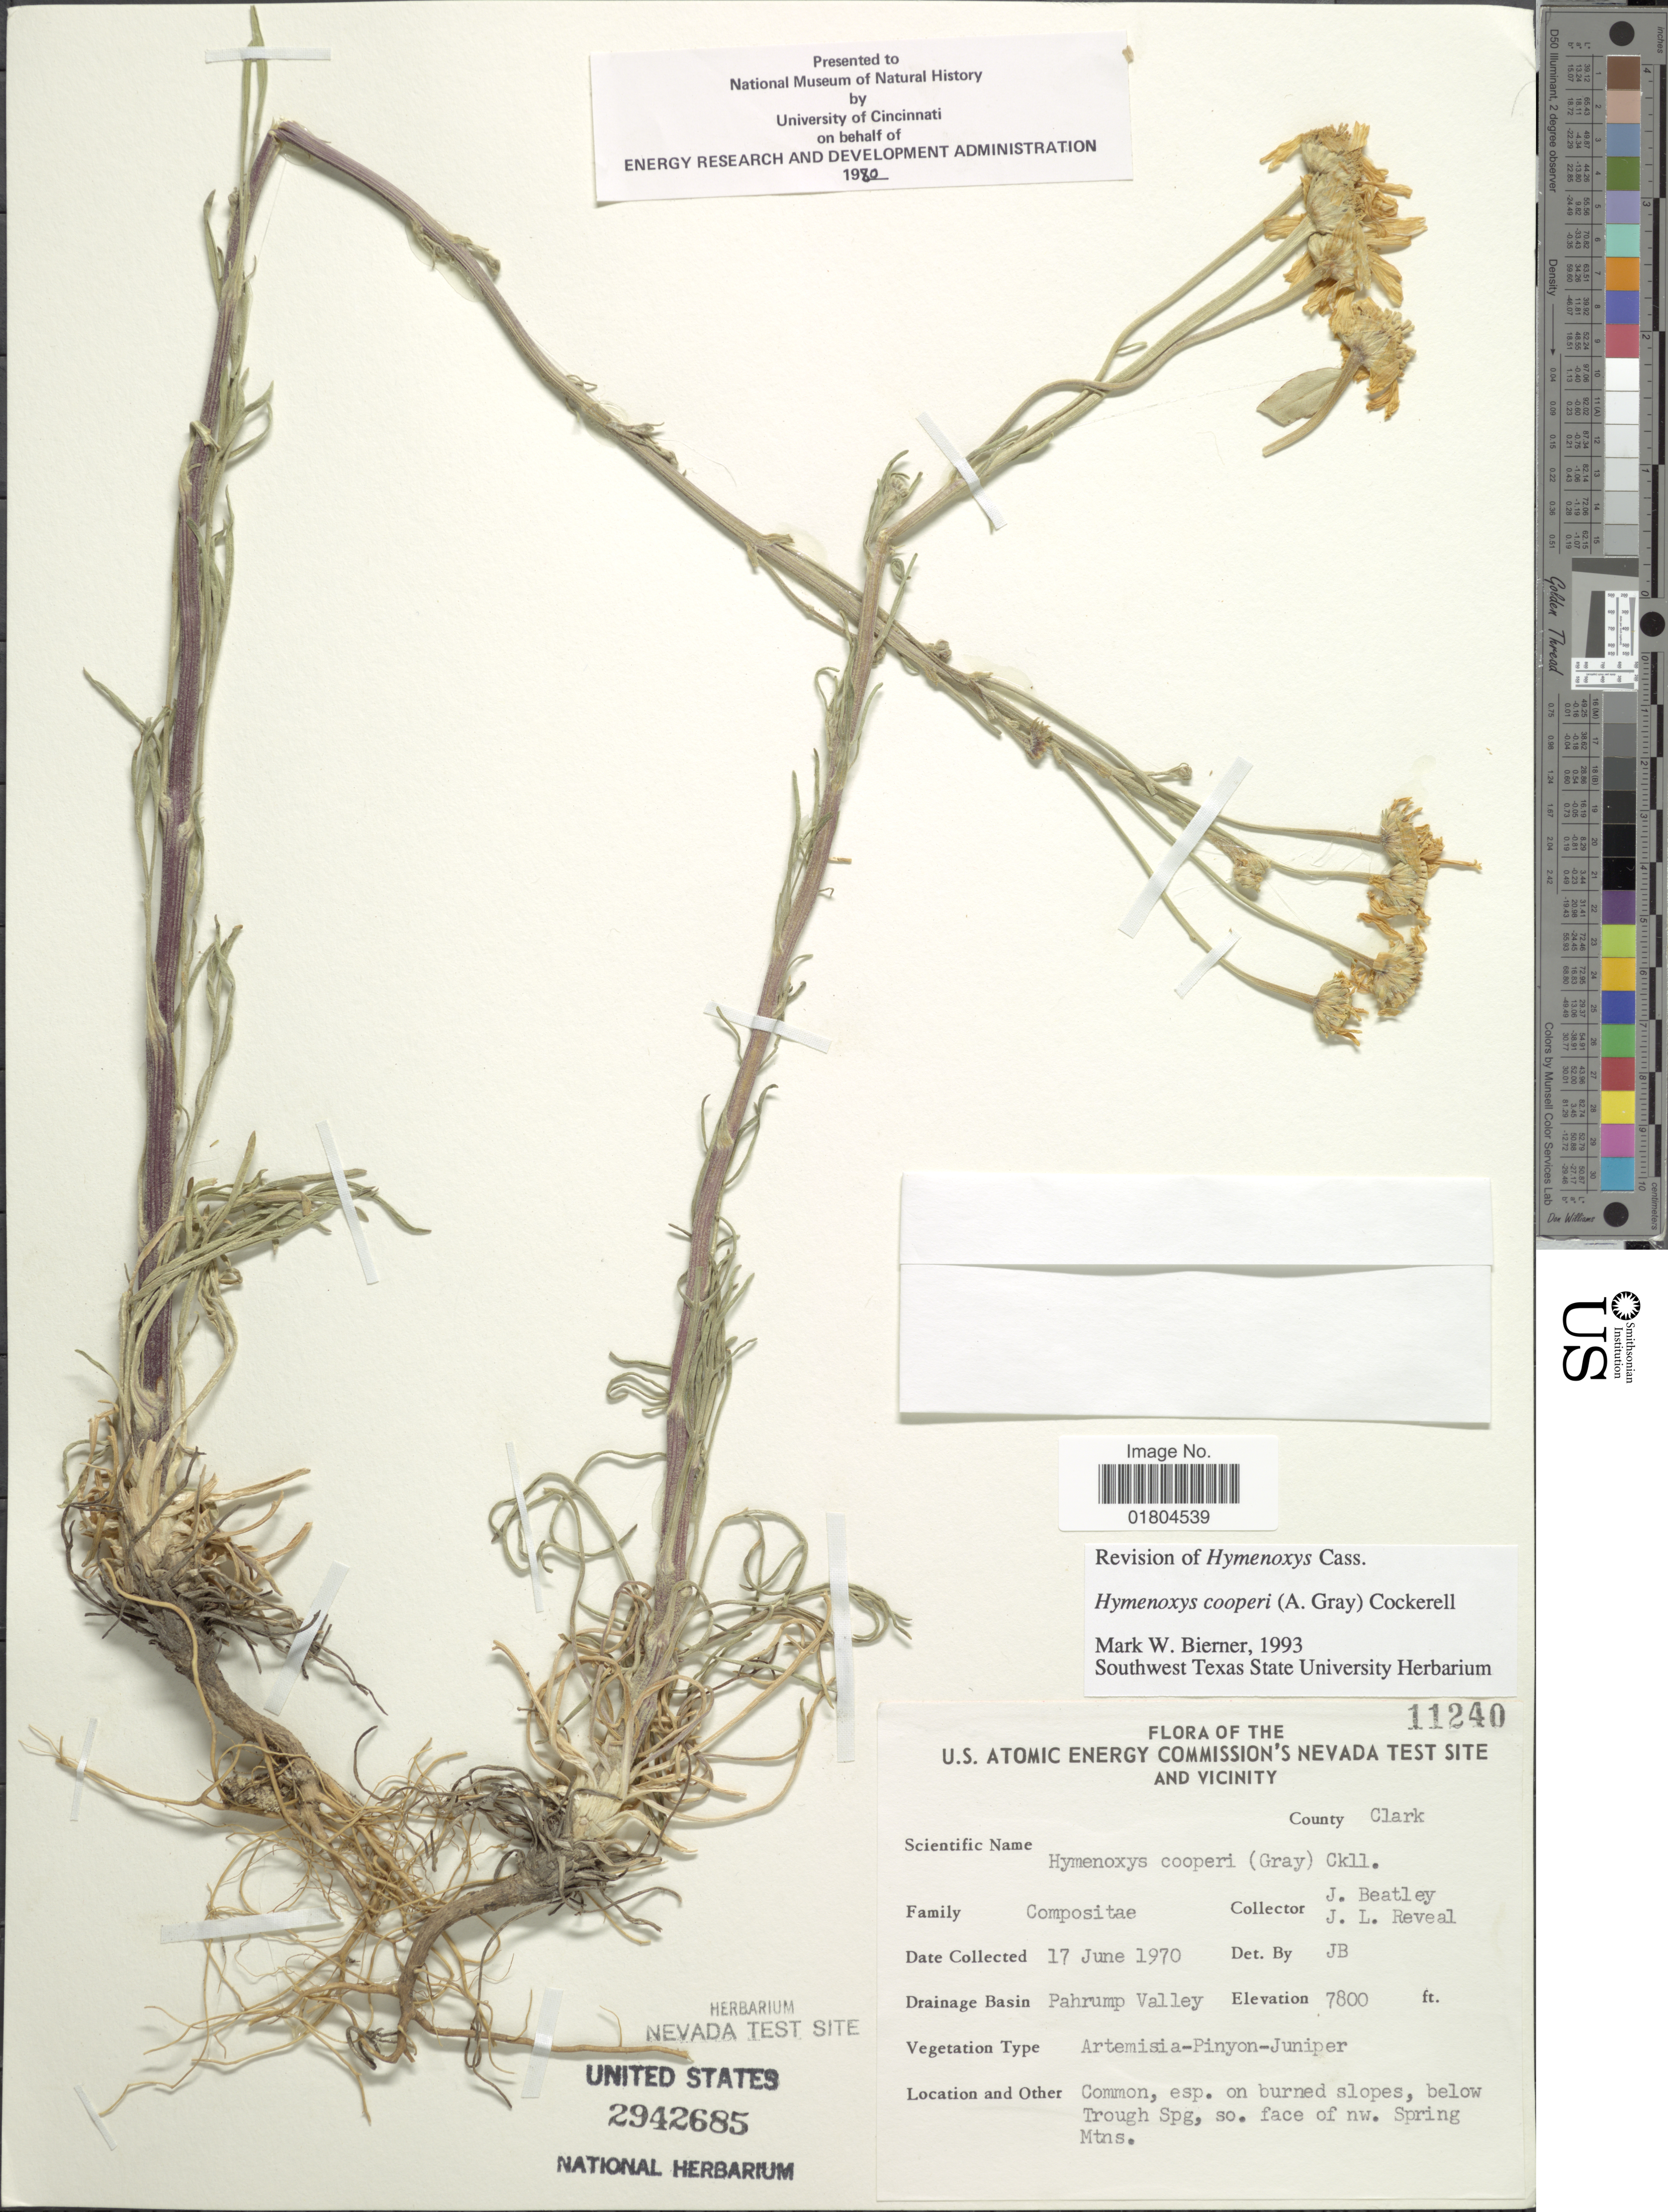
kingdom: Plantae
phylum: Tracheophyta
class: Magnoliopsida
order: Asterales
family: Asteraceae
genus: Hymenoxys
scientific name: Hymenoxys cooperi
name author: (A. Gray) Cockerell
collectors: J. C. Beatley & J. L. Reveal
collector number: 11240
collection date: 1970-06-17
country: United States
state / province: Nevada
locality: U. S. Atomic Energy Commission's Nevada Test Site and vicinity. County Clark. Drainage Basin Pahrump Valley. below Trough Spg, so. face of nw. Spring Mtns.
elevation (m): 2377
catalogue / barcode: US 2942685